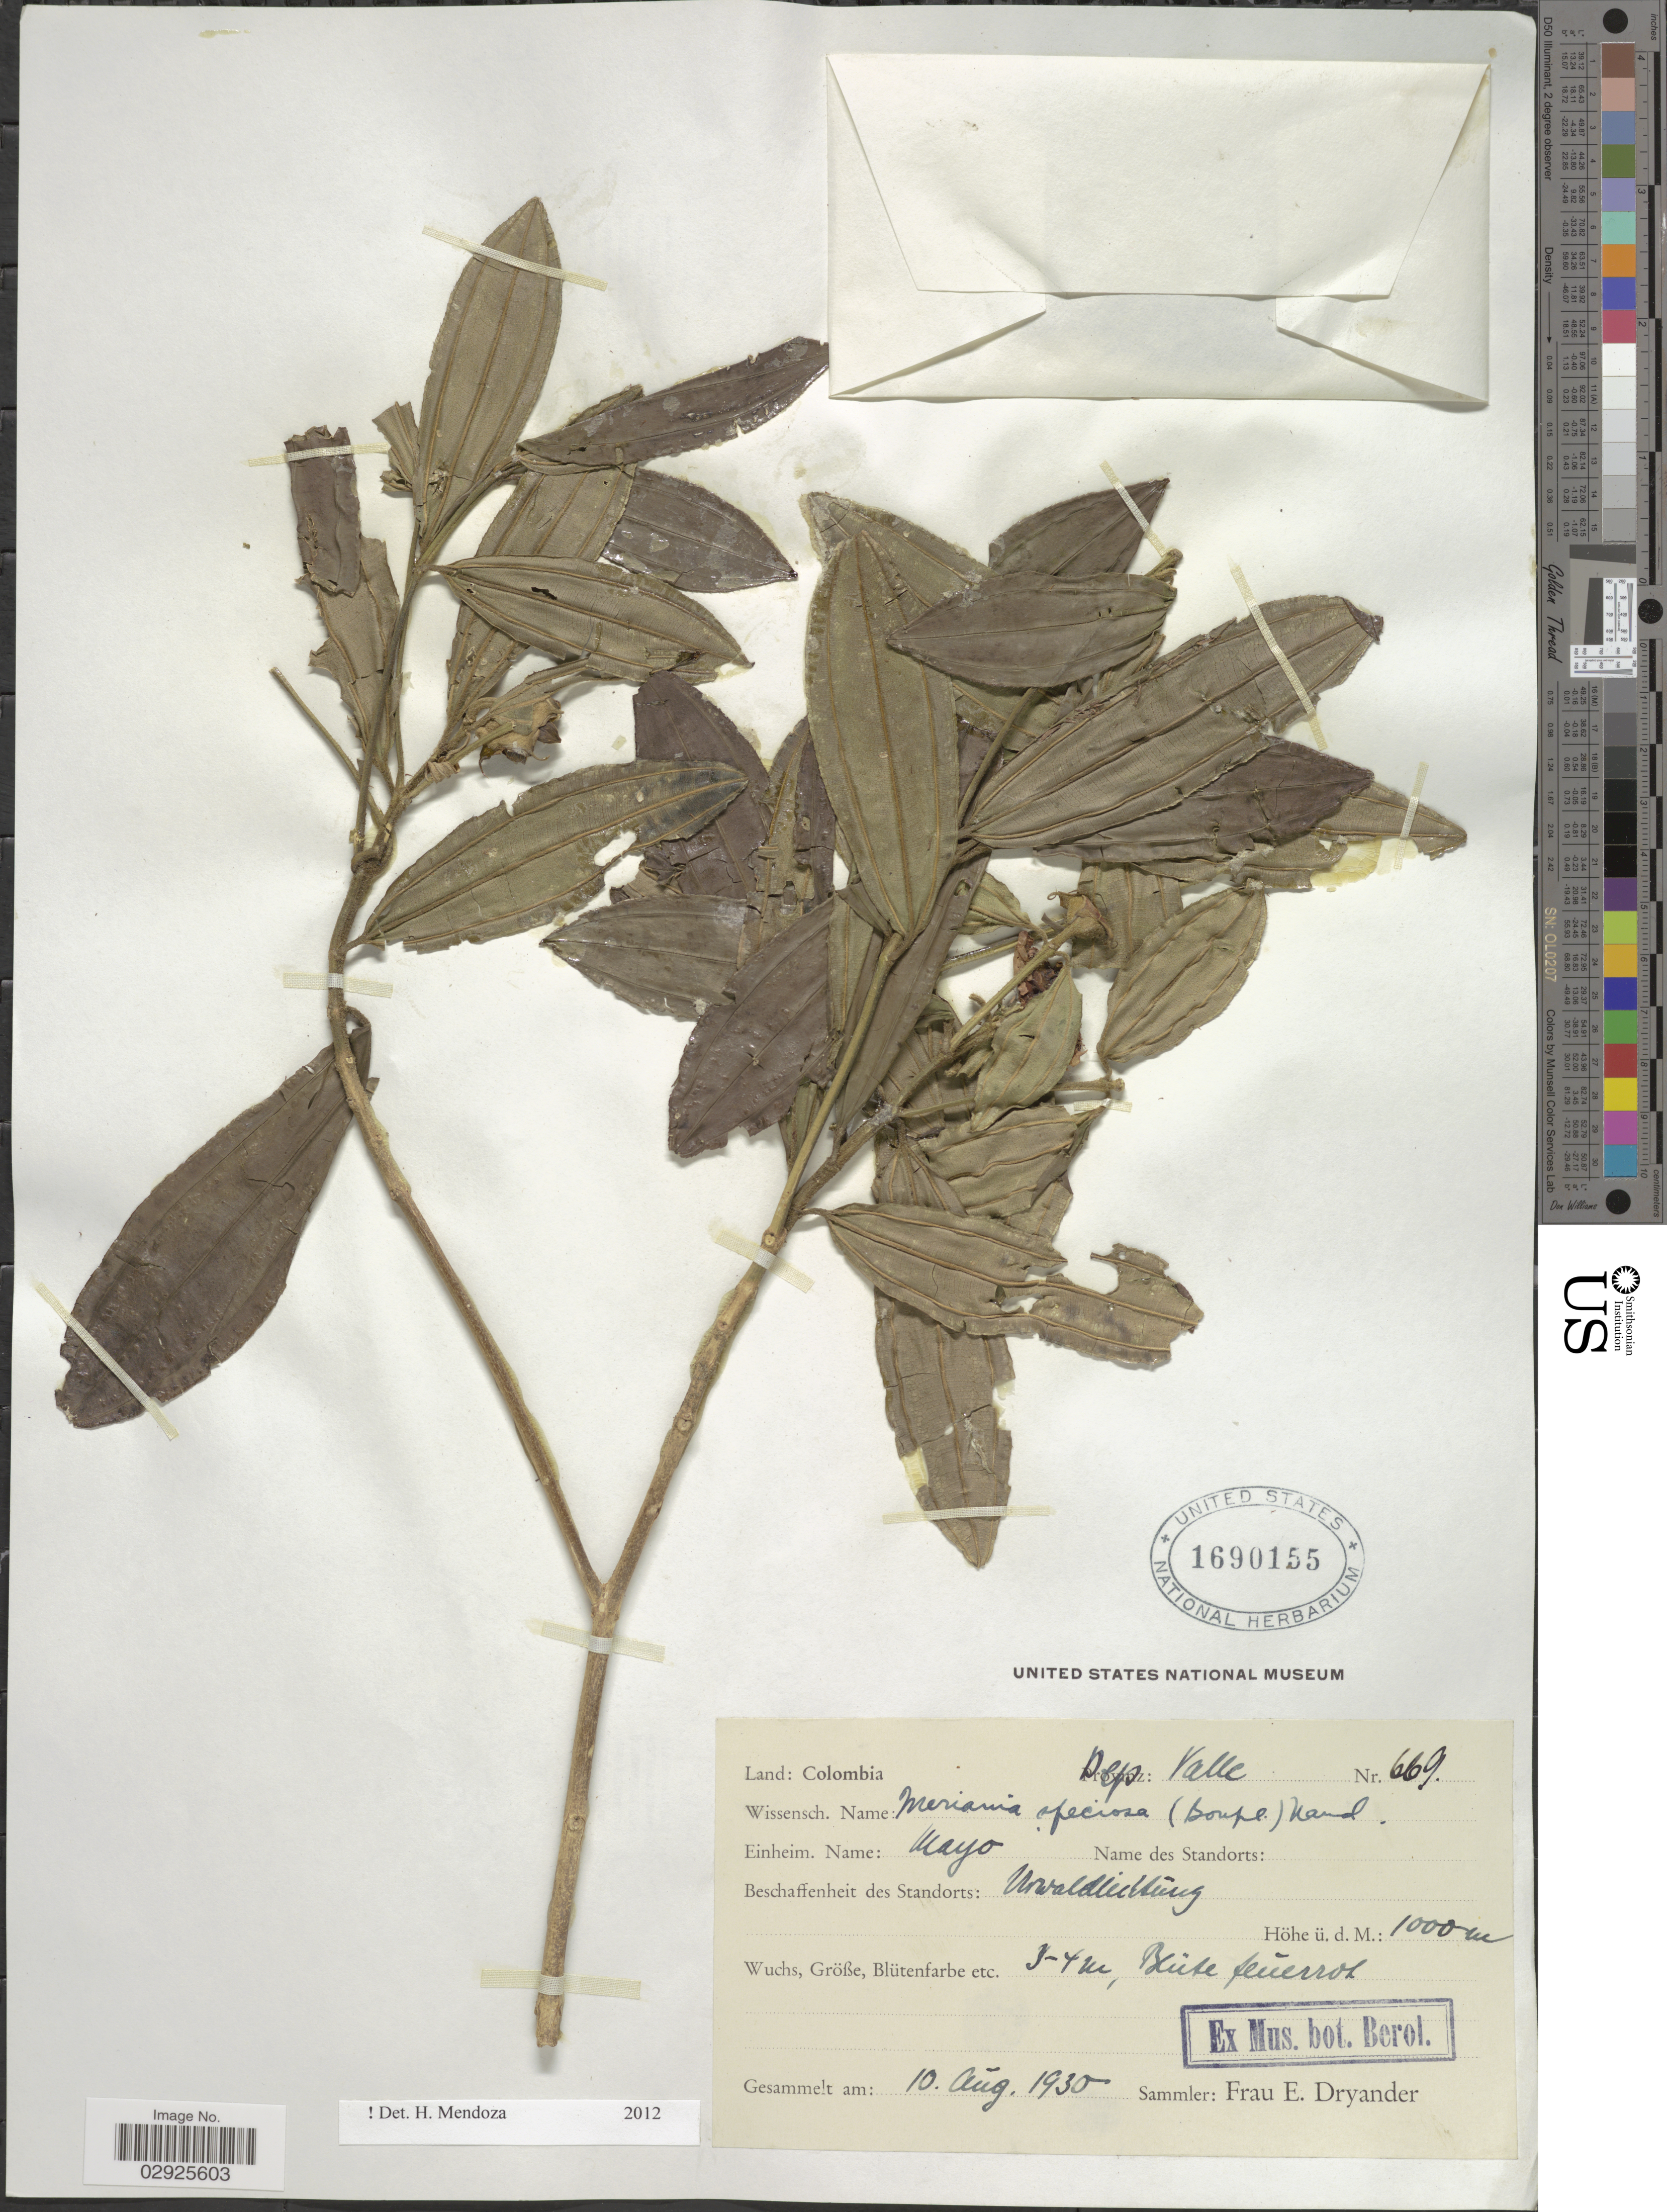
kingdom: Plantae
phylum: Tracheophyta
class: Magnoliopsida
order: Myrtales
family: Melastomataceae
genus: Meriania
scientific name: Meriania speciosa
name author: (Bonpl.) Naudin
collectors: F. Dryander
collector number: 669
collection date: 1930-08-10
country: Colombia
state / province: Valle del Cauca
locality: Dep. Valle.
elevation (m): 1000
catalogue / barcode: US 1690155